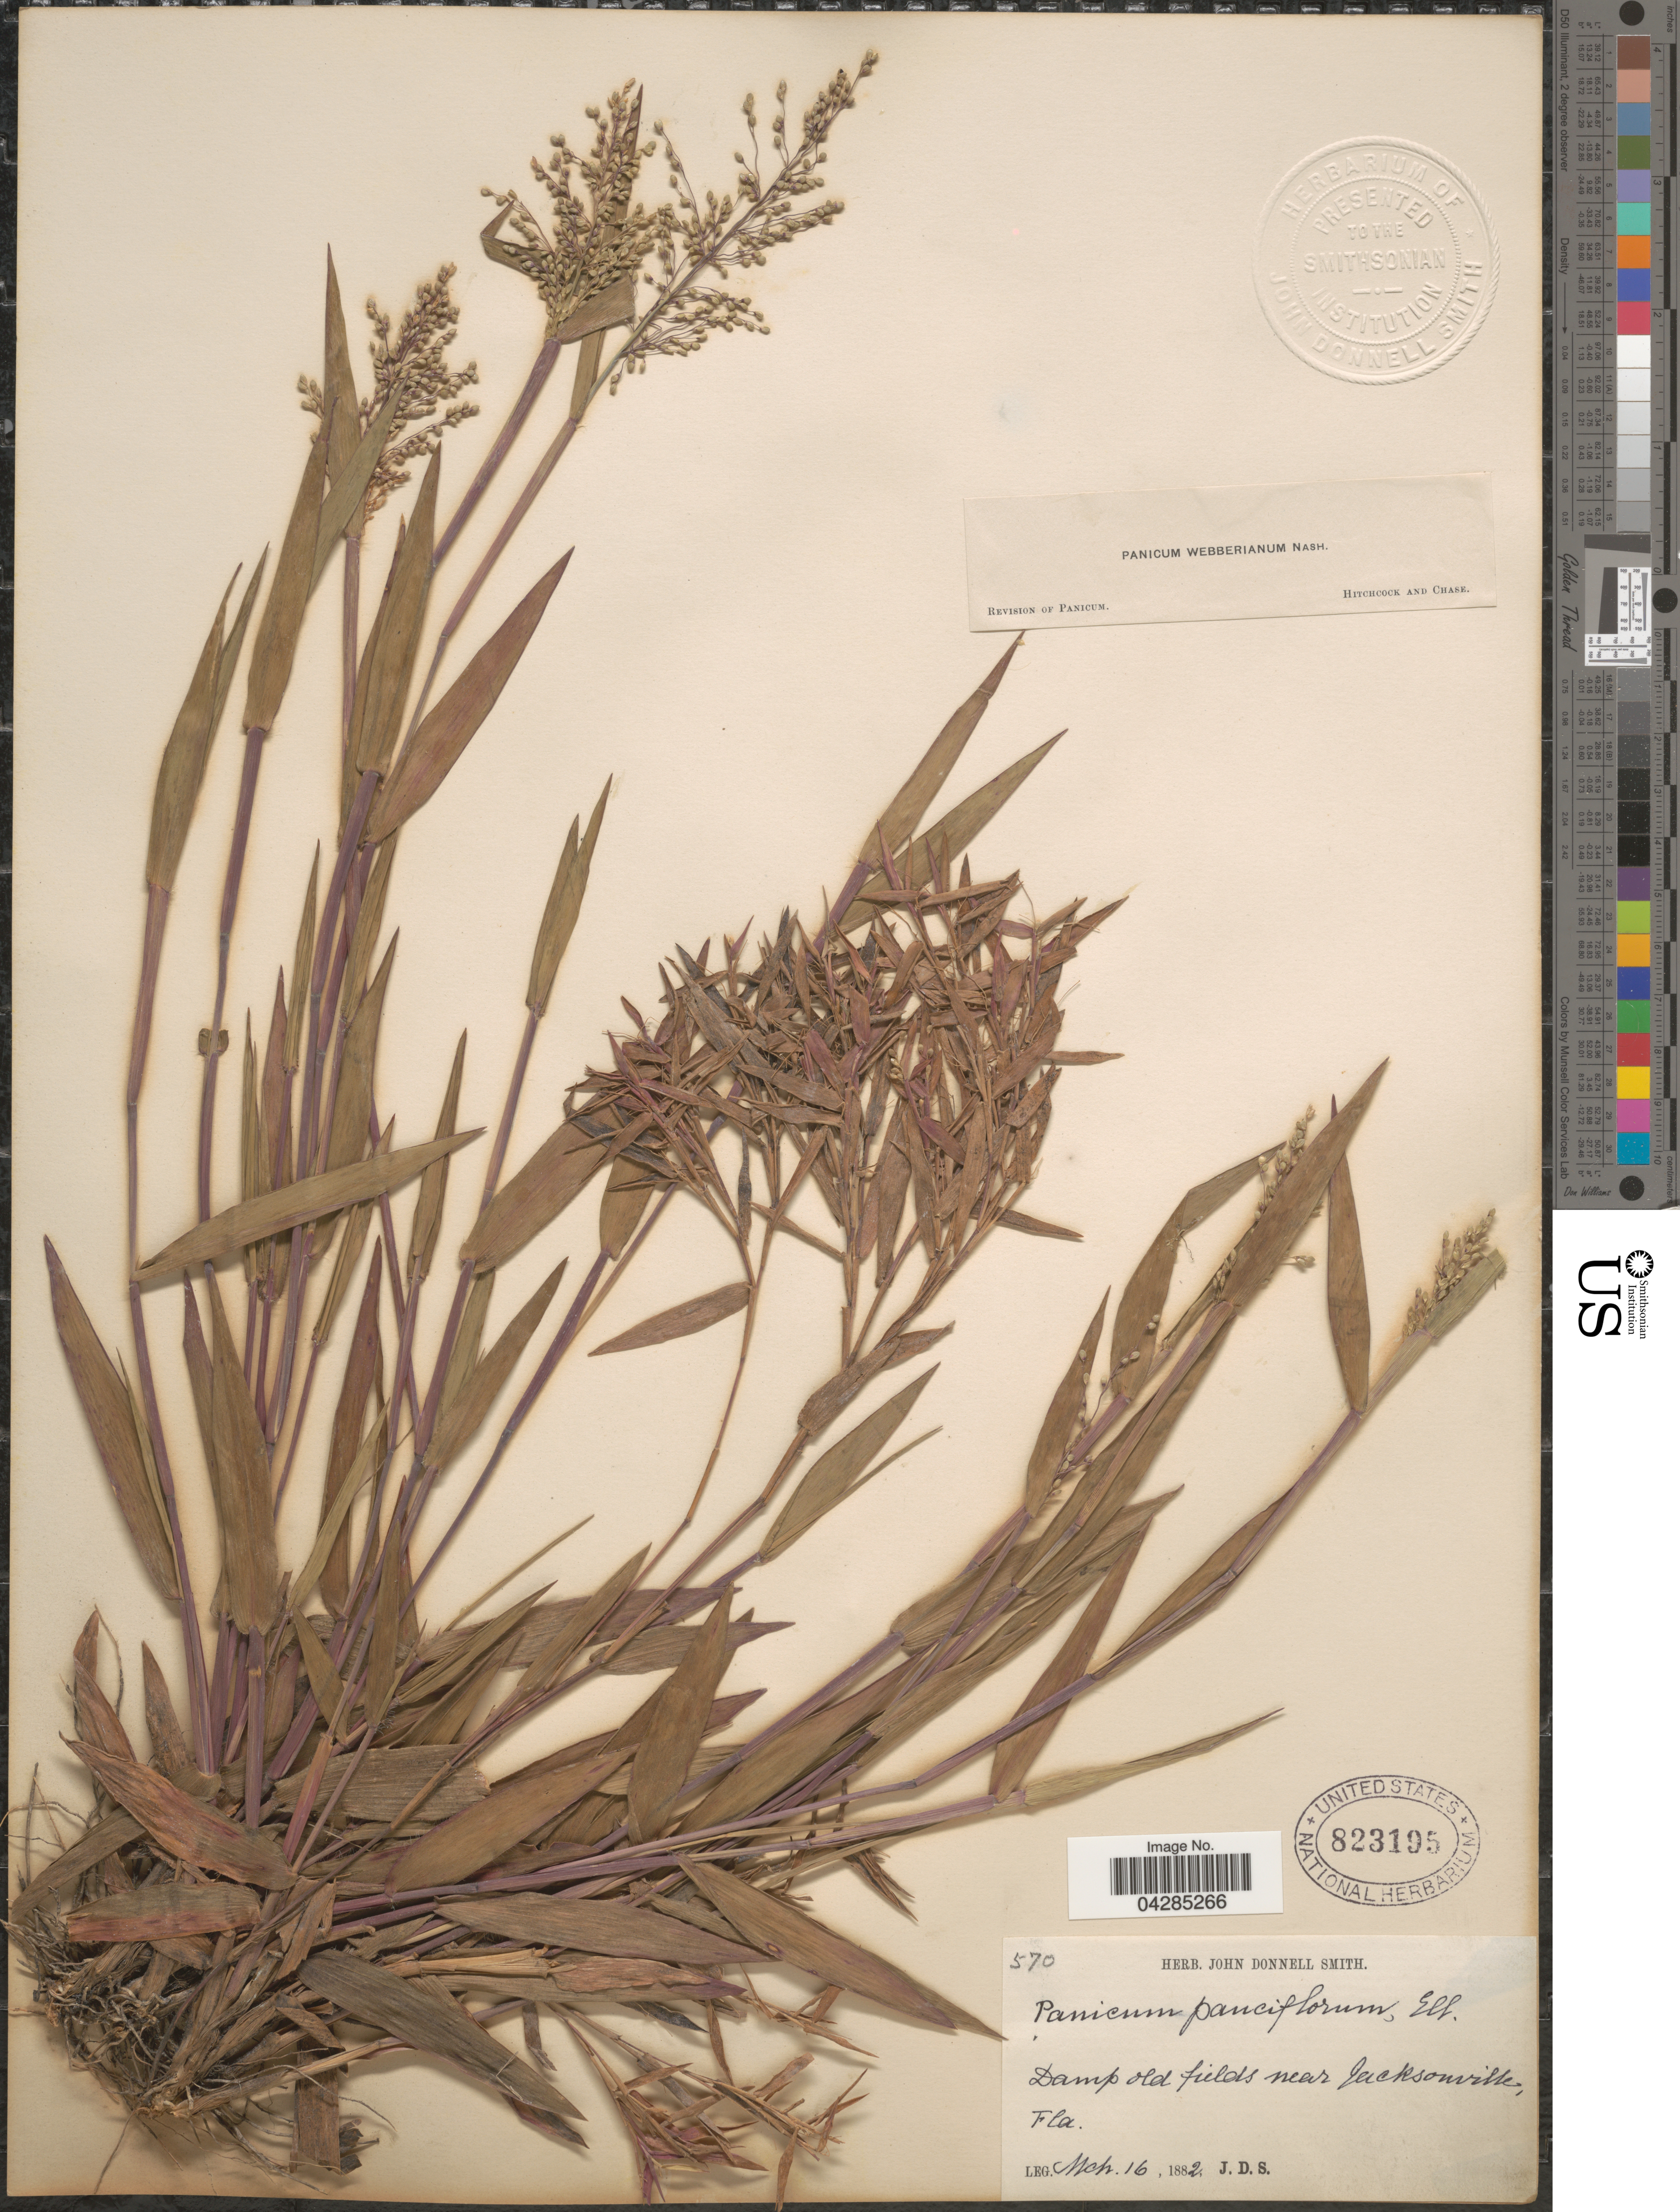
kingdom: Plantae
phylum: Tracheophyta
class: Liliopsida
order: Poales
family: Poaceae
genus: Dichanthelium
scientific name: Dichanthelium portoricense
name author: (Desv. ex Ham.) B.F. Hansen & Wunderlin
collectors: J. Donnell Smith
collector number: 570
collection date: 1882-03-16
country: United States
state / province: Florida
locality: Damp old fields near Jacksonville.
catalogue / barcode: US 823195